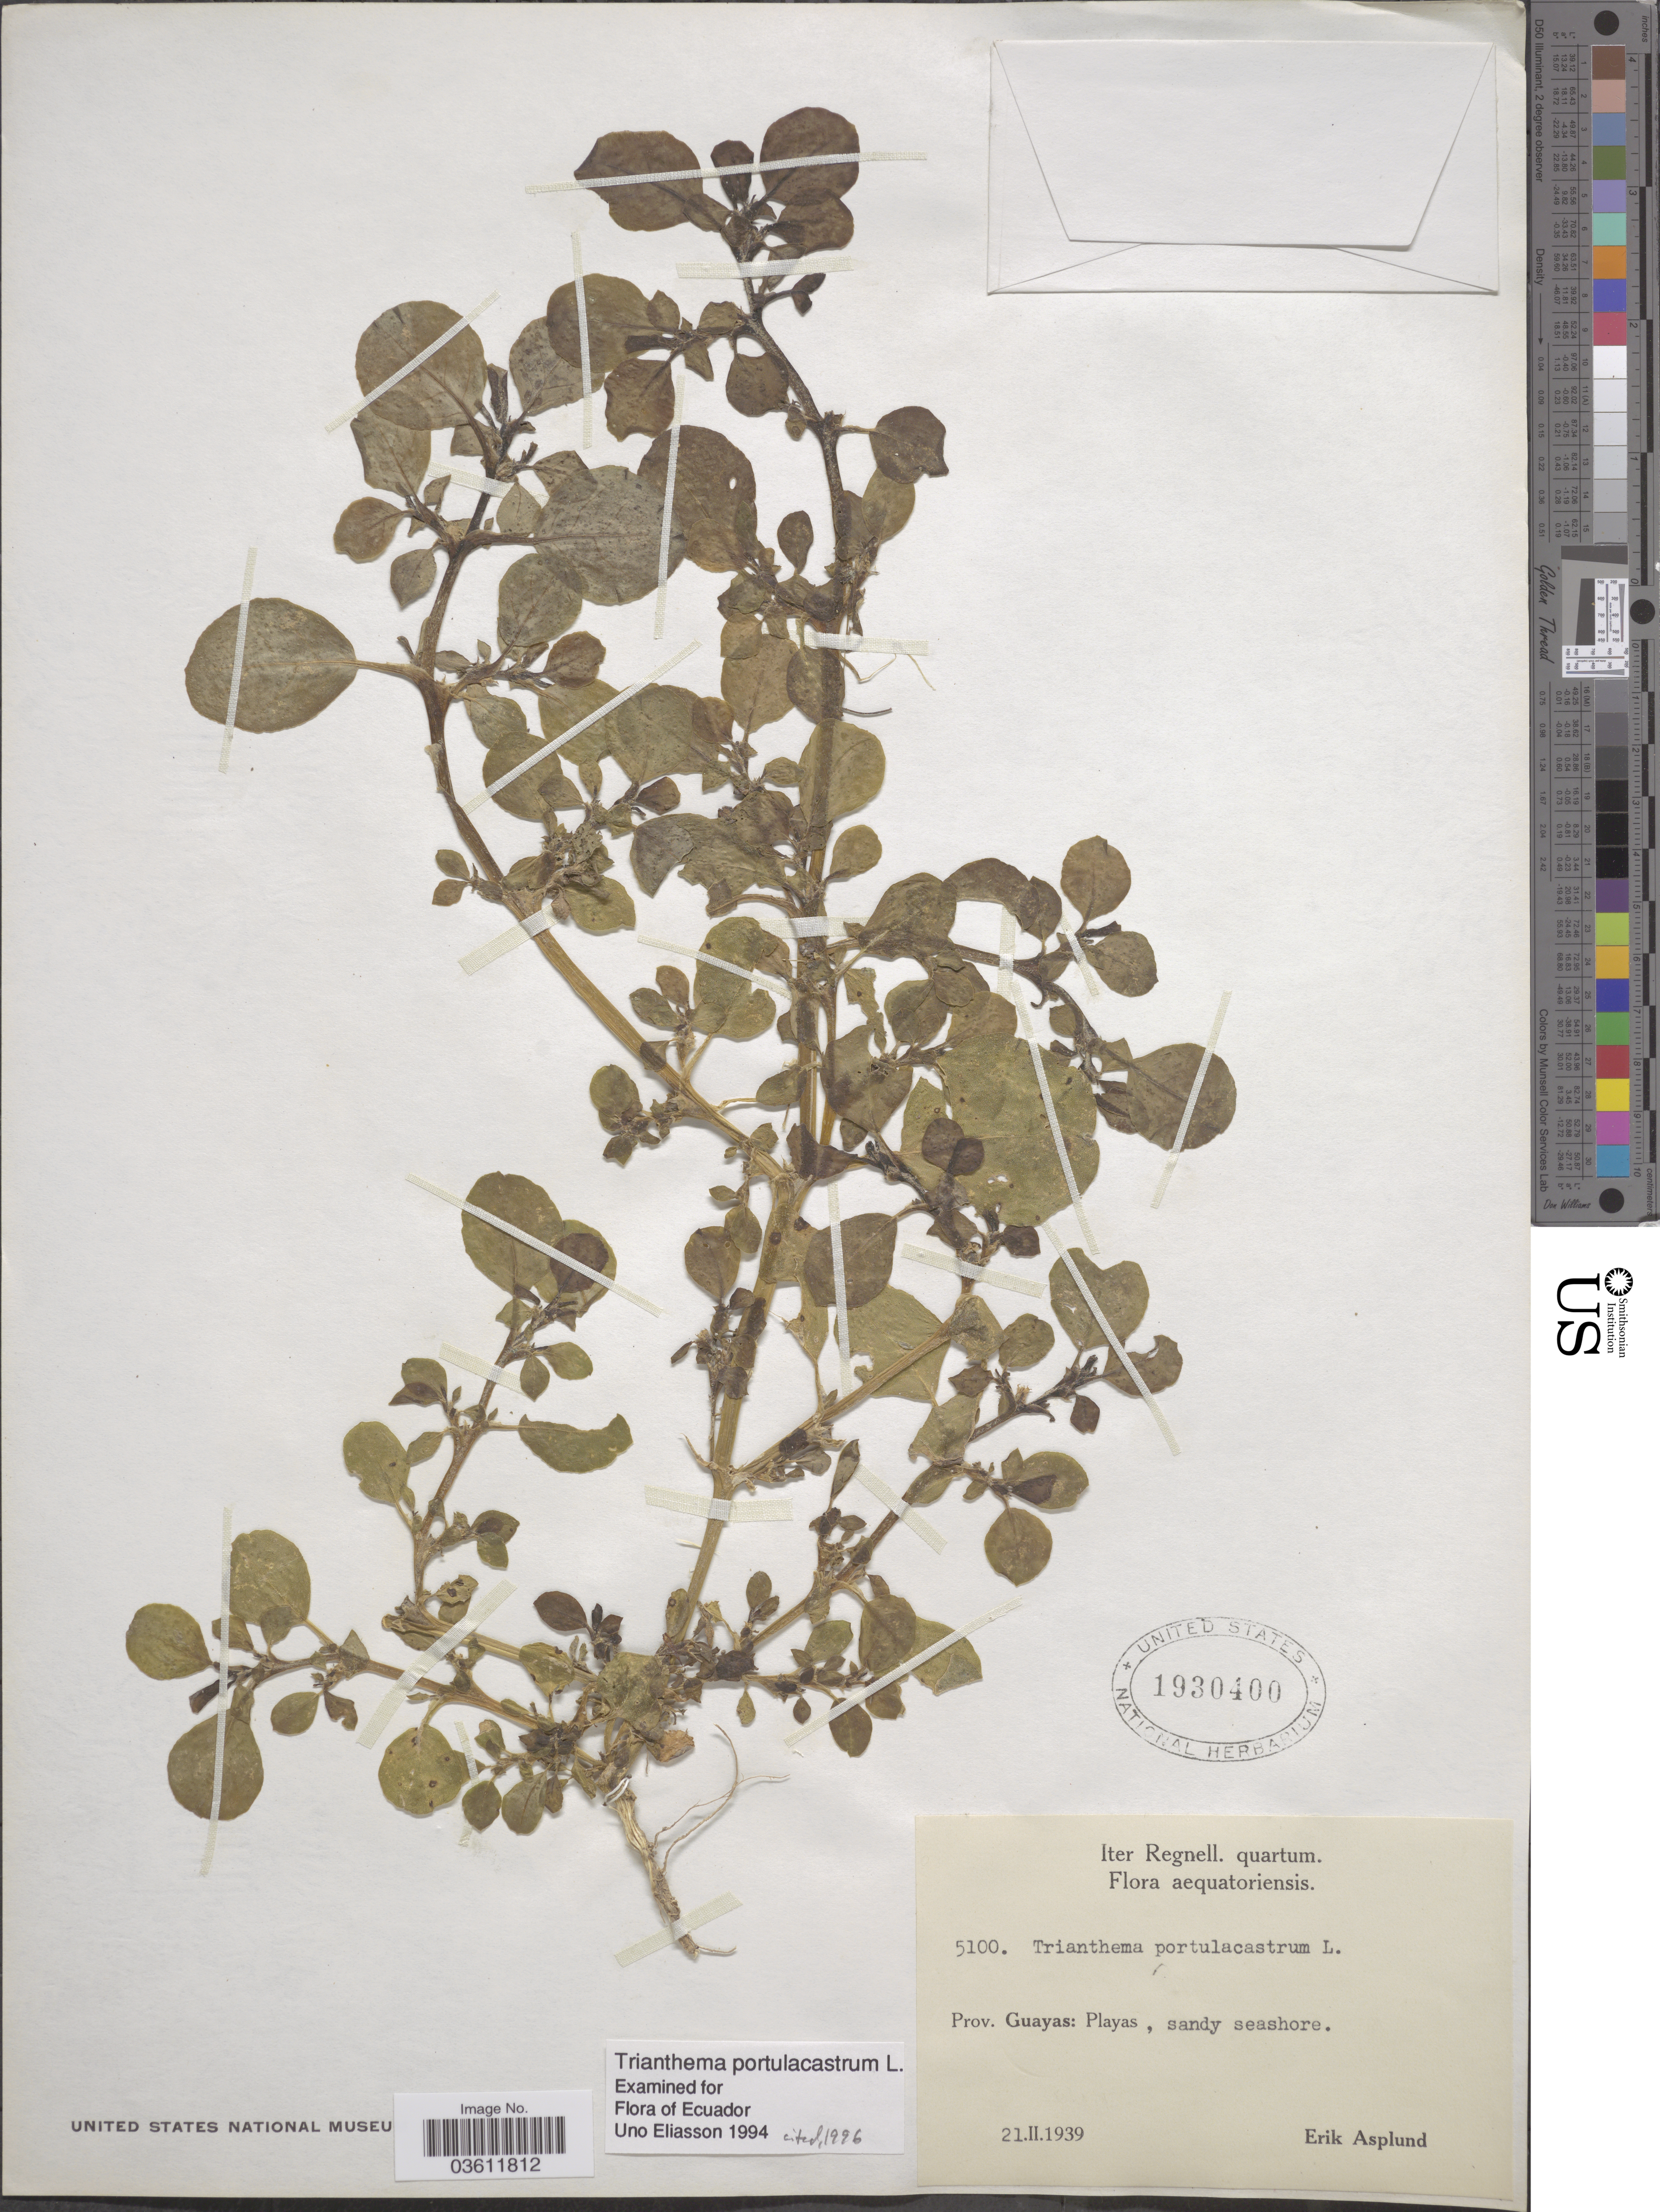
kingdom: Plantae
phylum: Tracheophyta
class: Magnoliopsida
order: Caryophyllales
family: Aizoaceae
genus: Trianthema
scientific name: Trianthema portulacastrum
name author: L.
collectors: E. Asplund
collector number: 5100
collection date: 1939-02-21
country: Ecuador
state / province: Guayas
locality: Playas, sandy seashore.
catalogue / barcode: US 1930400